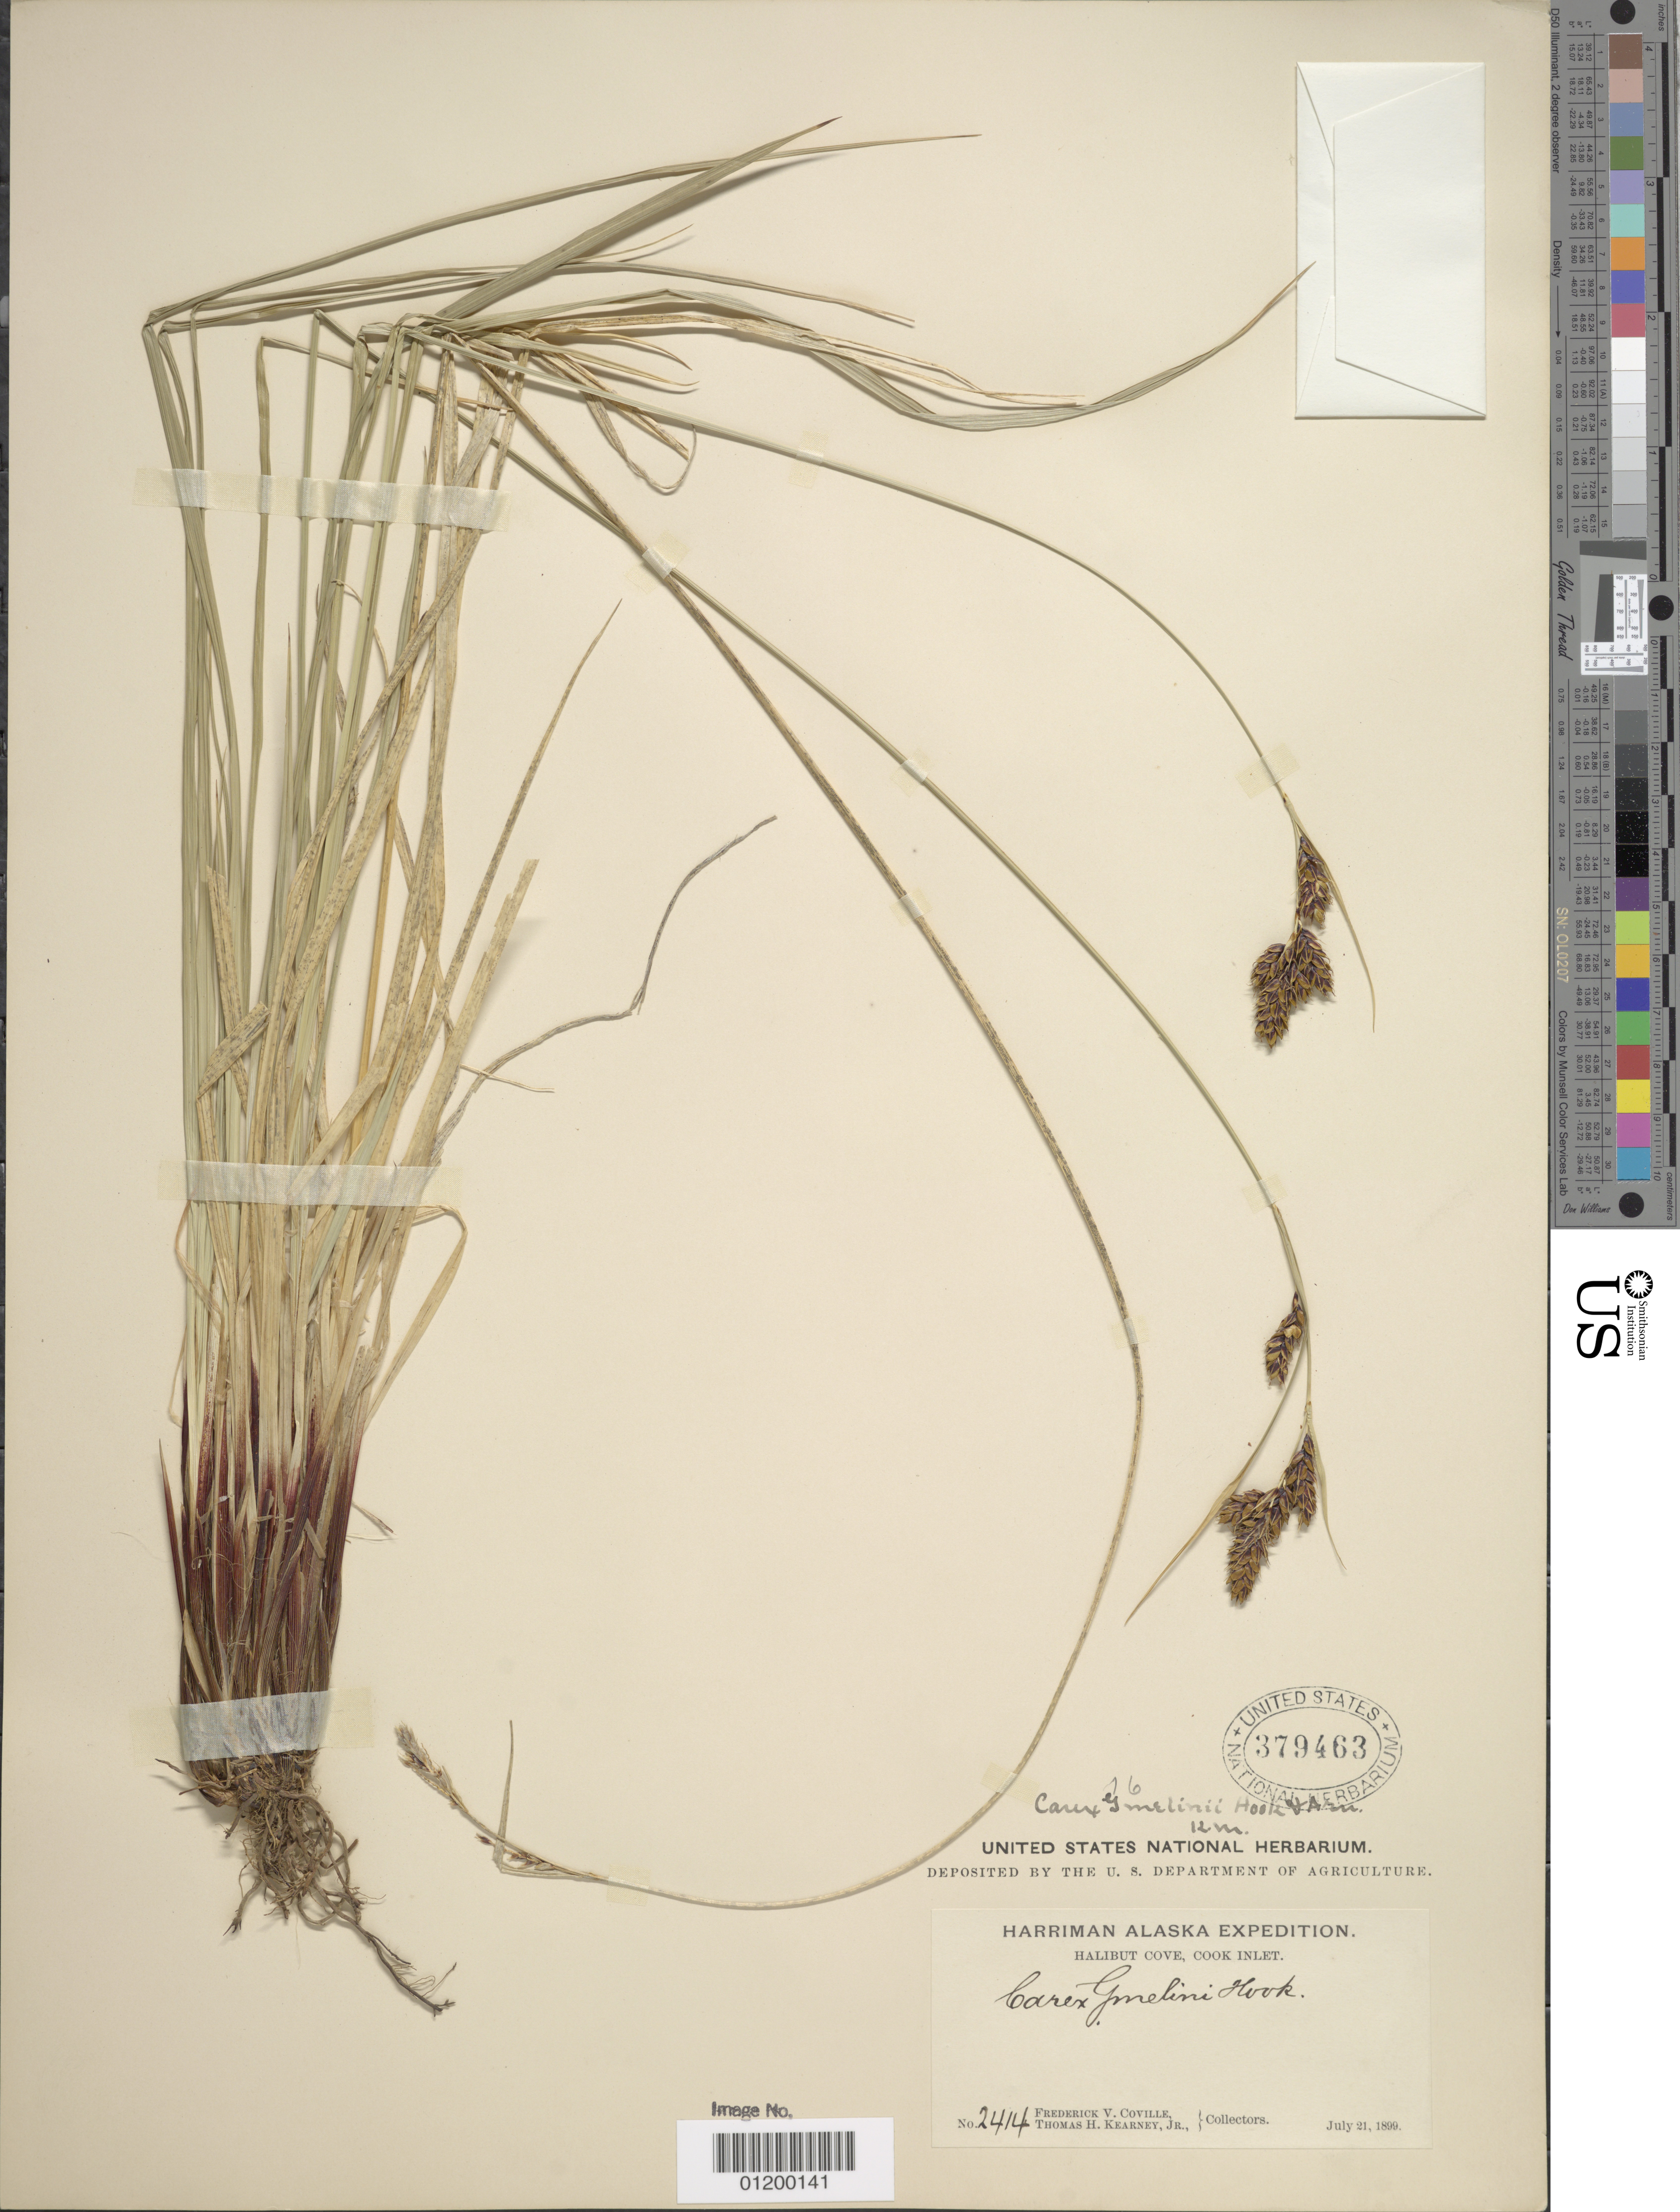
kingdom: Plantae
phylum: Tracheophyta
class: Liliopsida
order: Poales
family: Cyperaceae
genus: Carex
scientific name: Carex gmelinii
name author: Hook. & Arn.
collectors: F. V. Coville & T. H. Kearney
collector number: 2414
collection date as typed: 21 Jul 1899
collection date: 1899-07-21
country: United States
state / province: Alaska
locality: Halibut Cove, Cook Inlet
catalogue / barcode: US 379463